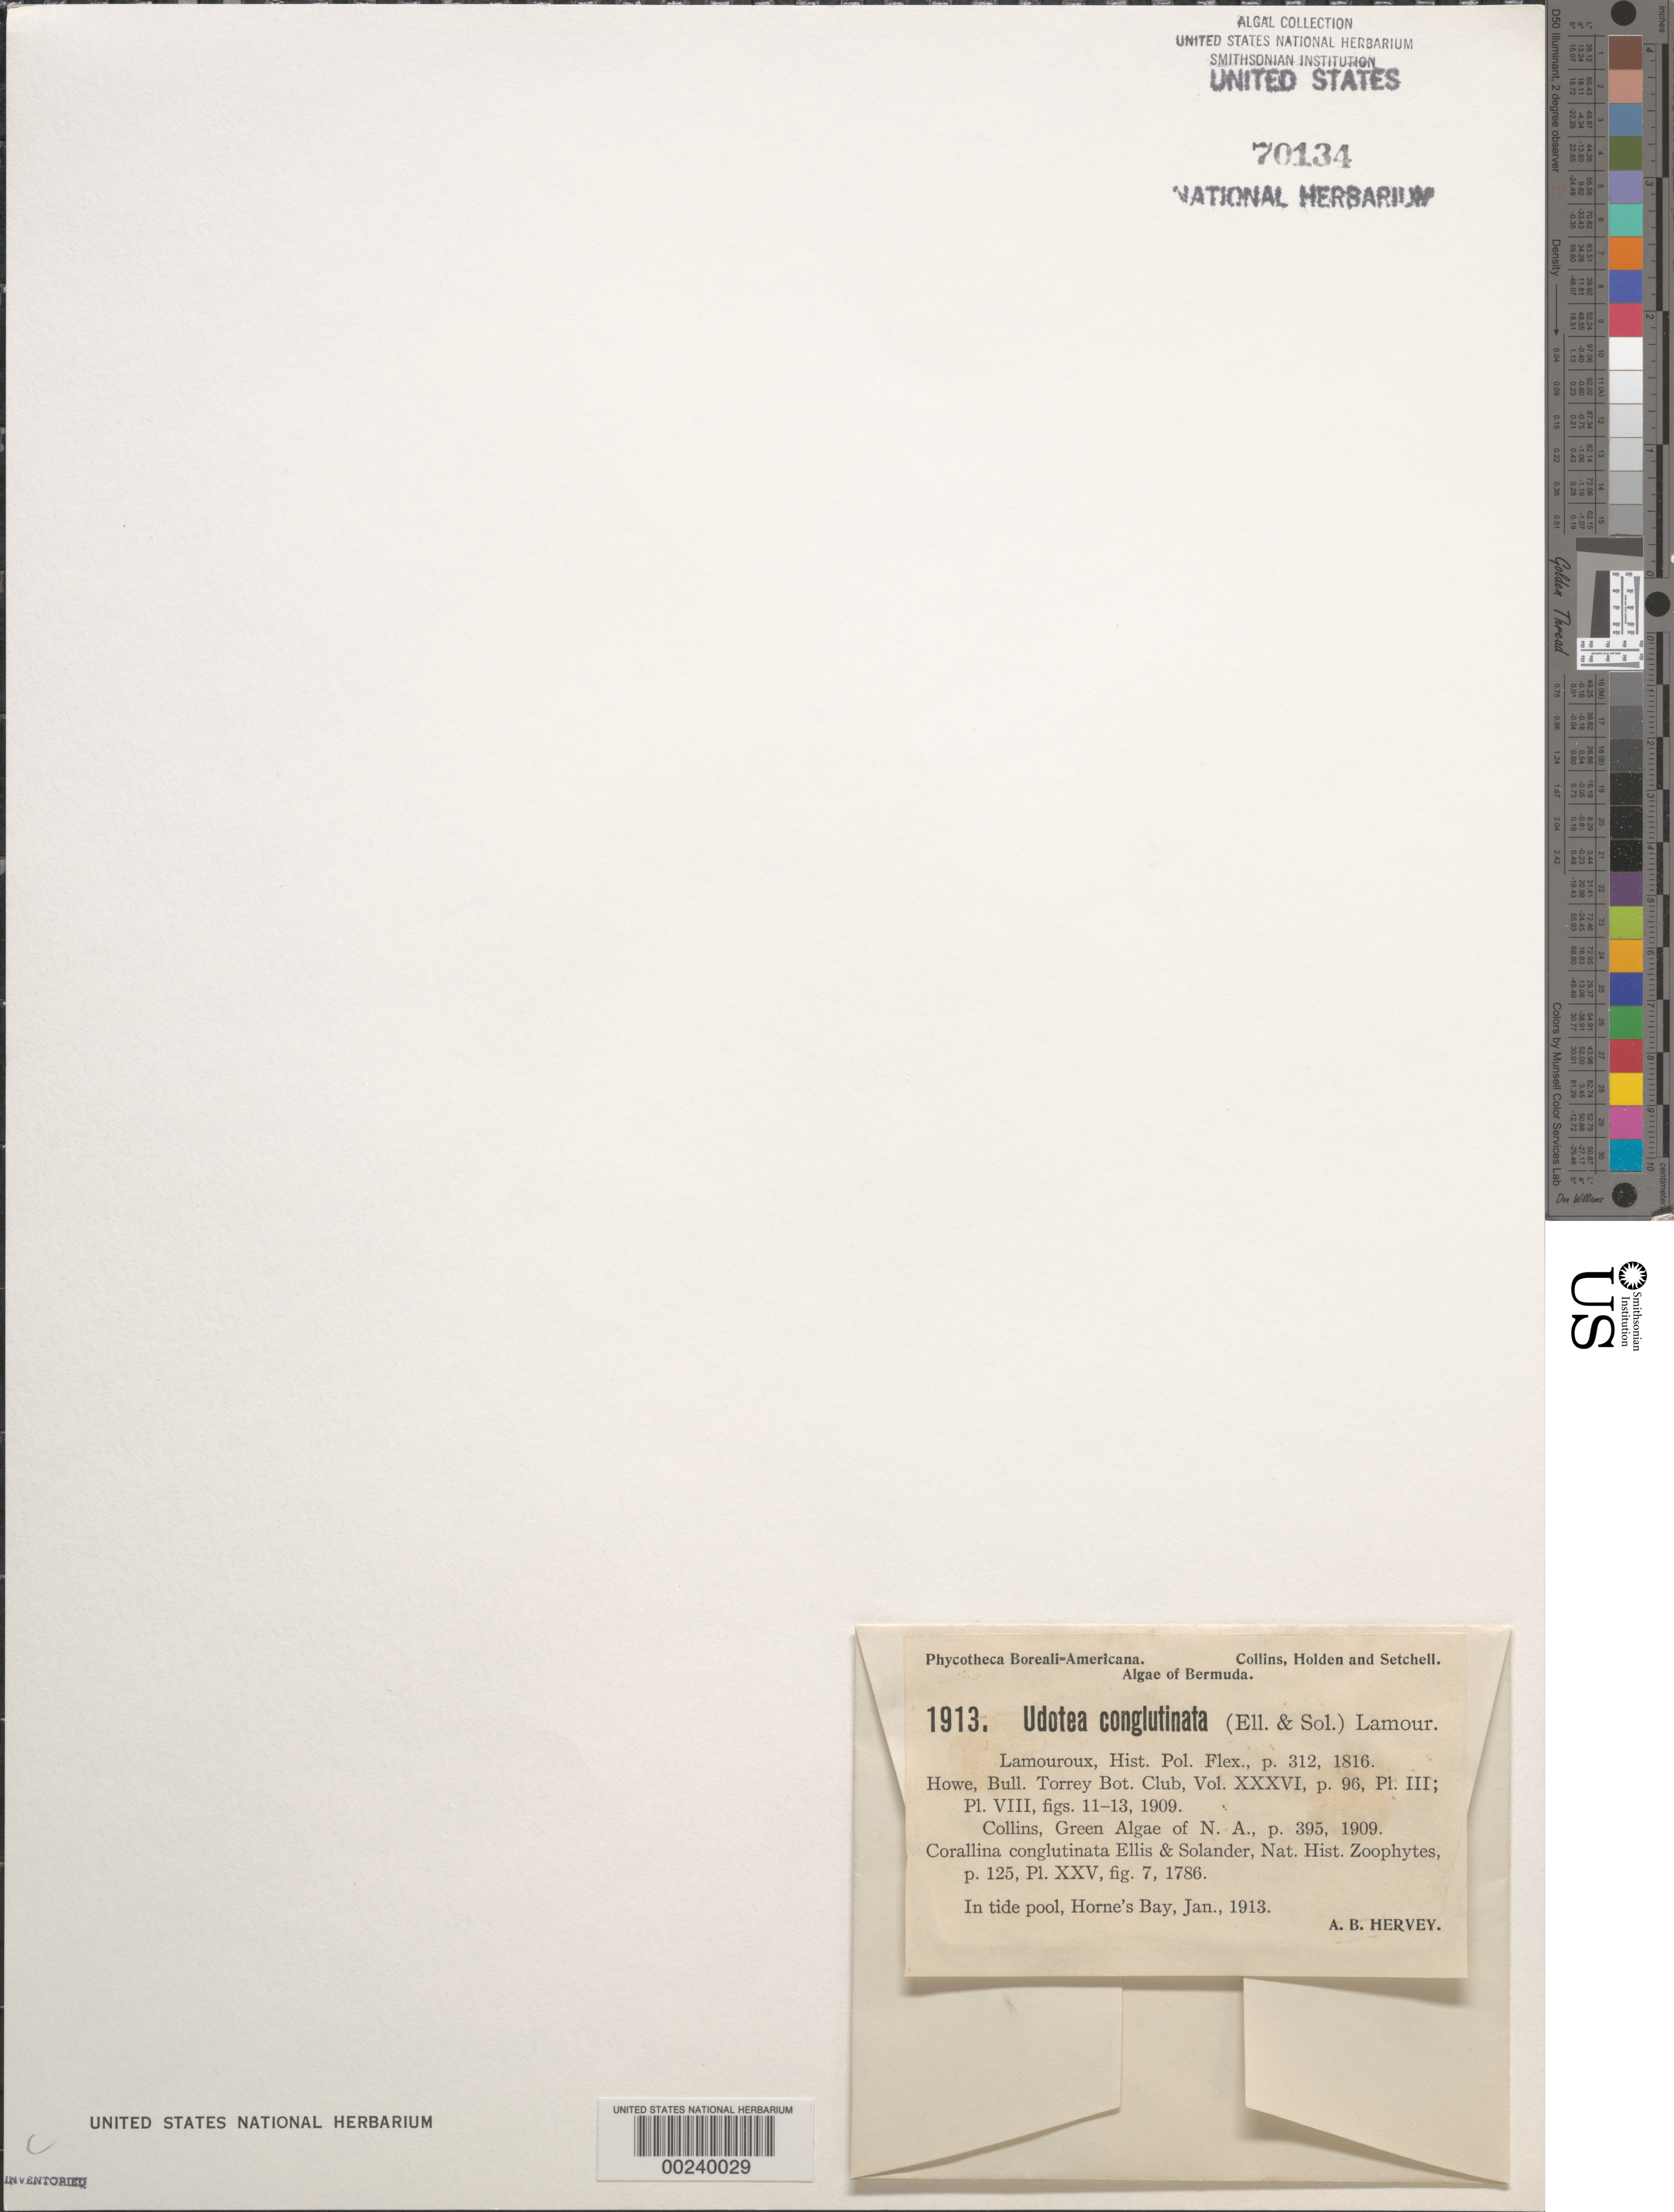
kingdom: Plantae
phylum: Chlorophyta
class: Ulvophyceae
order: Bryopsidales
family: Udoteaceae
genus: Udotea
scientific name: Udotea conglutinata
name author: (Ellis & Sol.) J.V.Lamouroux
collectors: A. B. Hervey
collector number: PB-A 1913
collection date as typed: Jan 1913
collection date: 1913-01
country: Bermuda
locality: Horne's Bay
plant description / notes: Collins, Holden & Setchell, Phycotheca Boreali-Americana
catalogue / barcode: US 70134